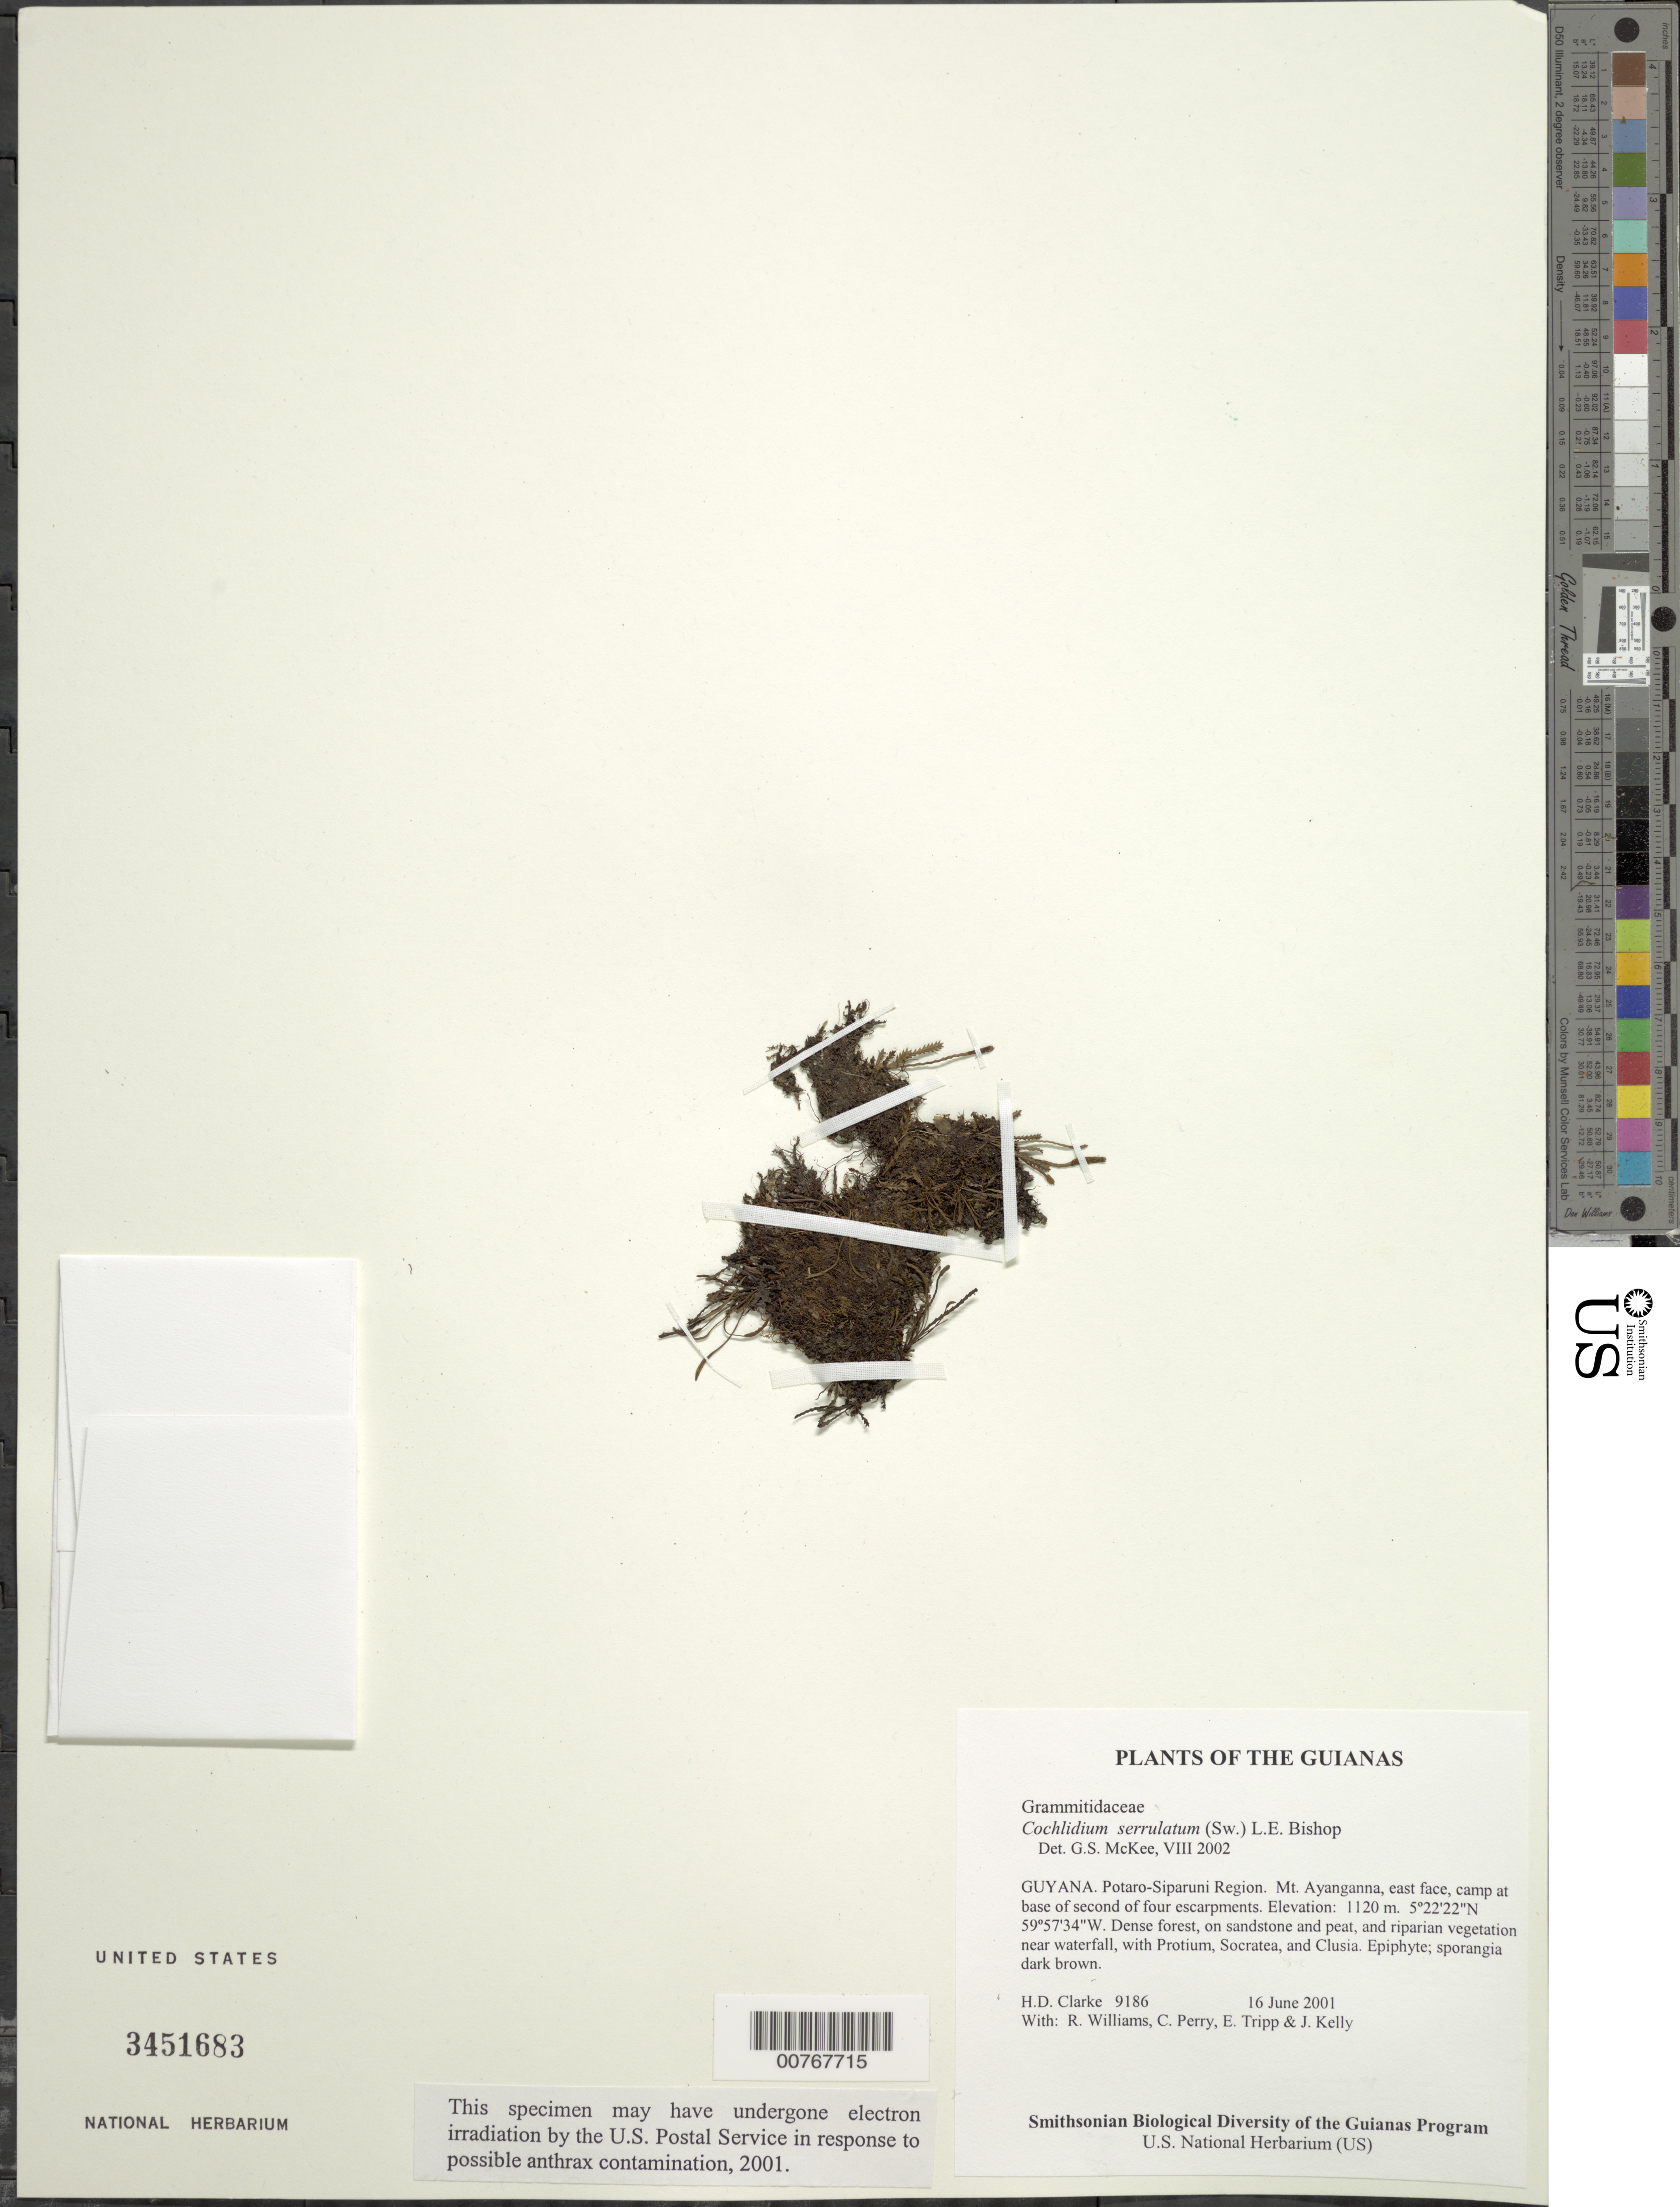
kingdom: Plantae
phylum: Tracheophyta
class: Polypodiopsida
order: Polypodiales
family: Polypodiaceae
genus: Cochlidium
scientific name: Cochlidium serrulatum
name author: (Sw.) L.E. Bishop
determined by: McKee, G. S., (US), NMNH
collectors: H. D. Clarke, R. Williams, C. Perry, E. Tripp & J. Kelly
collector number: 9186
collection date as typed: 16 June 2001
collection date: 2001-06-16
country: Guyana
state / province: Potaro-Siparuni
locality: Mt. Ayanganna, east face, camp at base of second of four escarpments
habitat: Dense forest, on sandstone and peat, and riparian vegetation near waterfall, with Protium, Socratea, and Clusia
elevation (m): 1120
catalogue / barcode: US 3451683